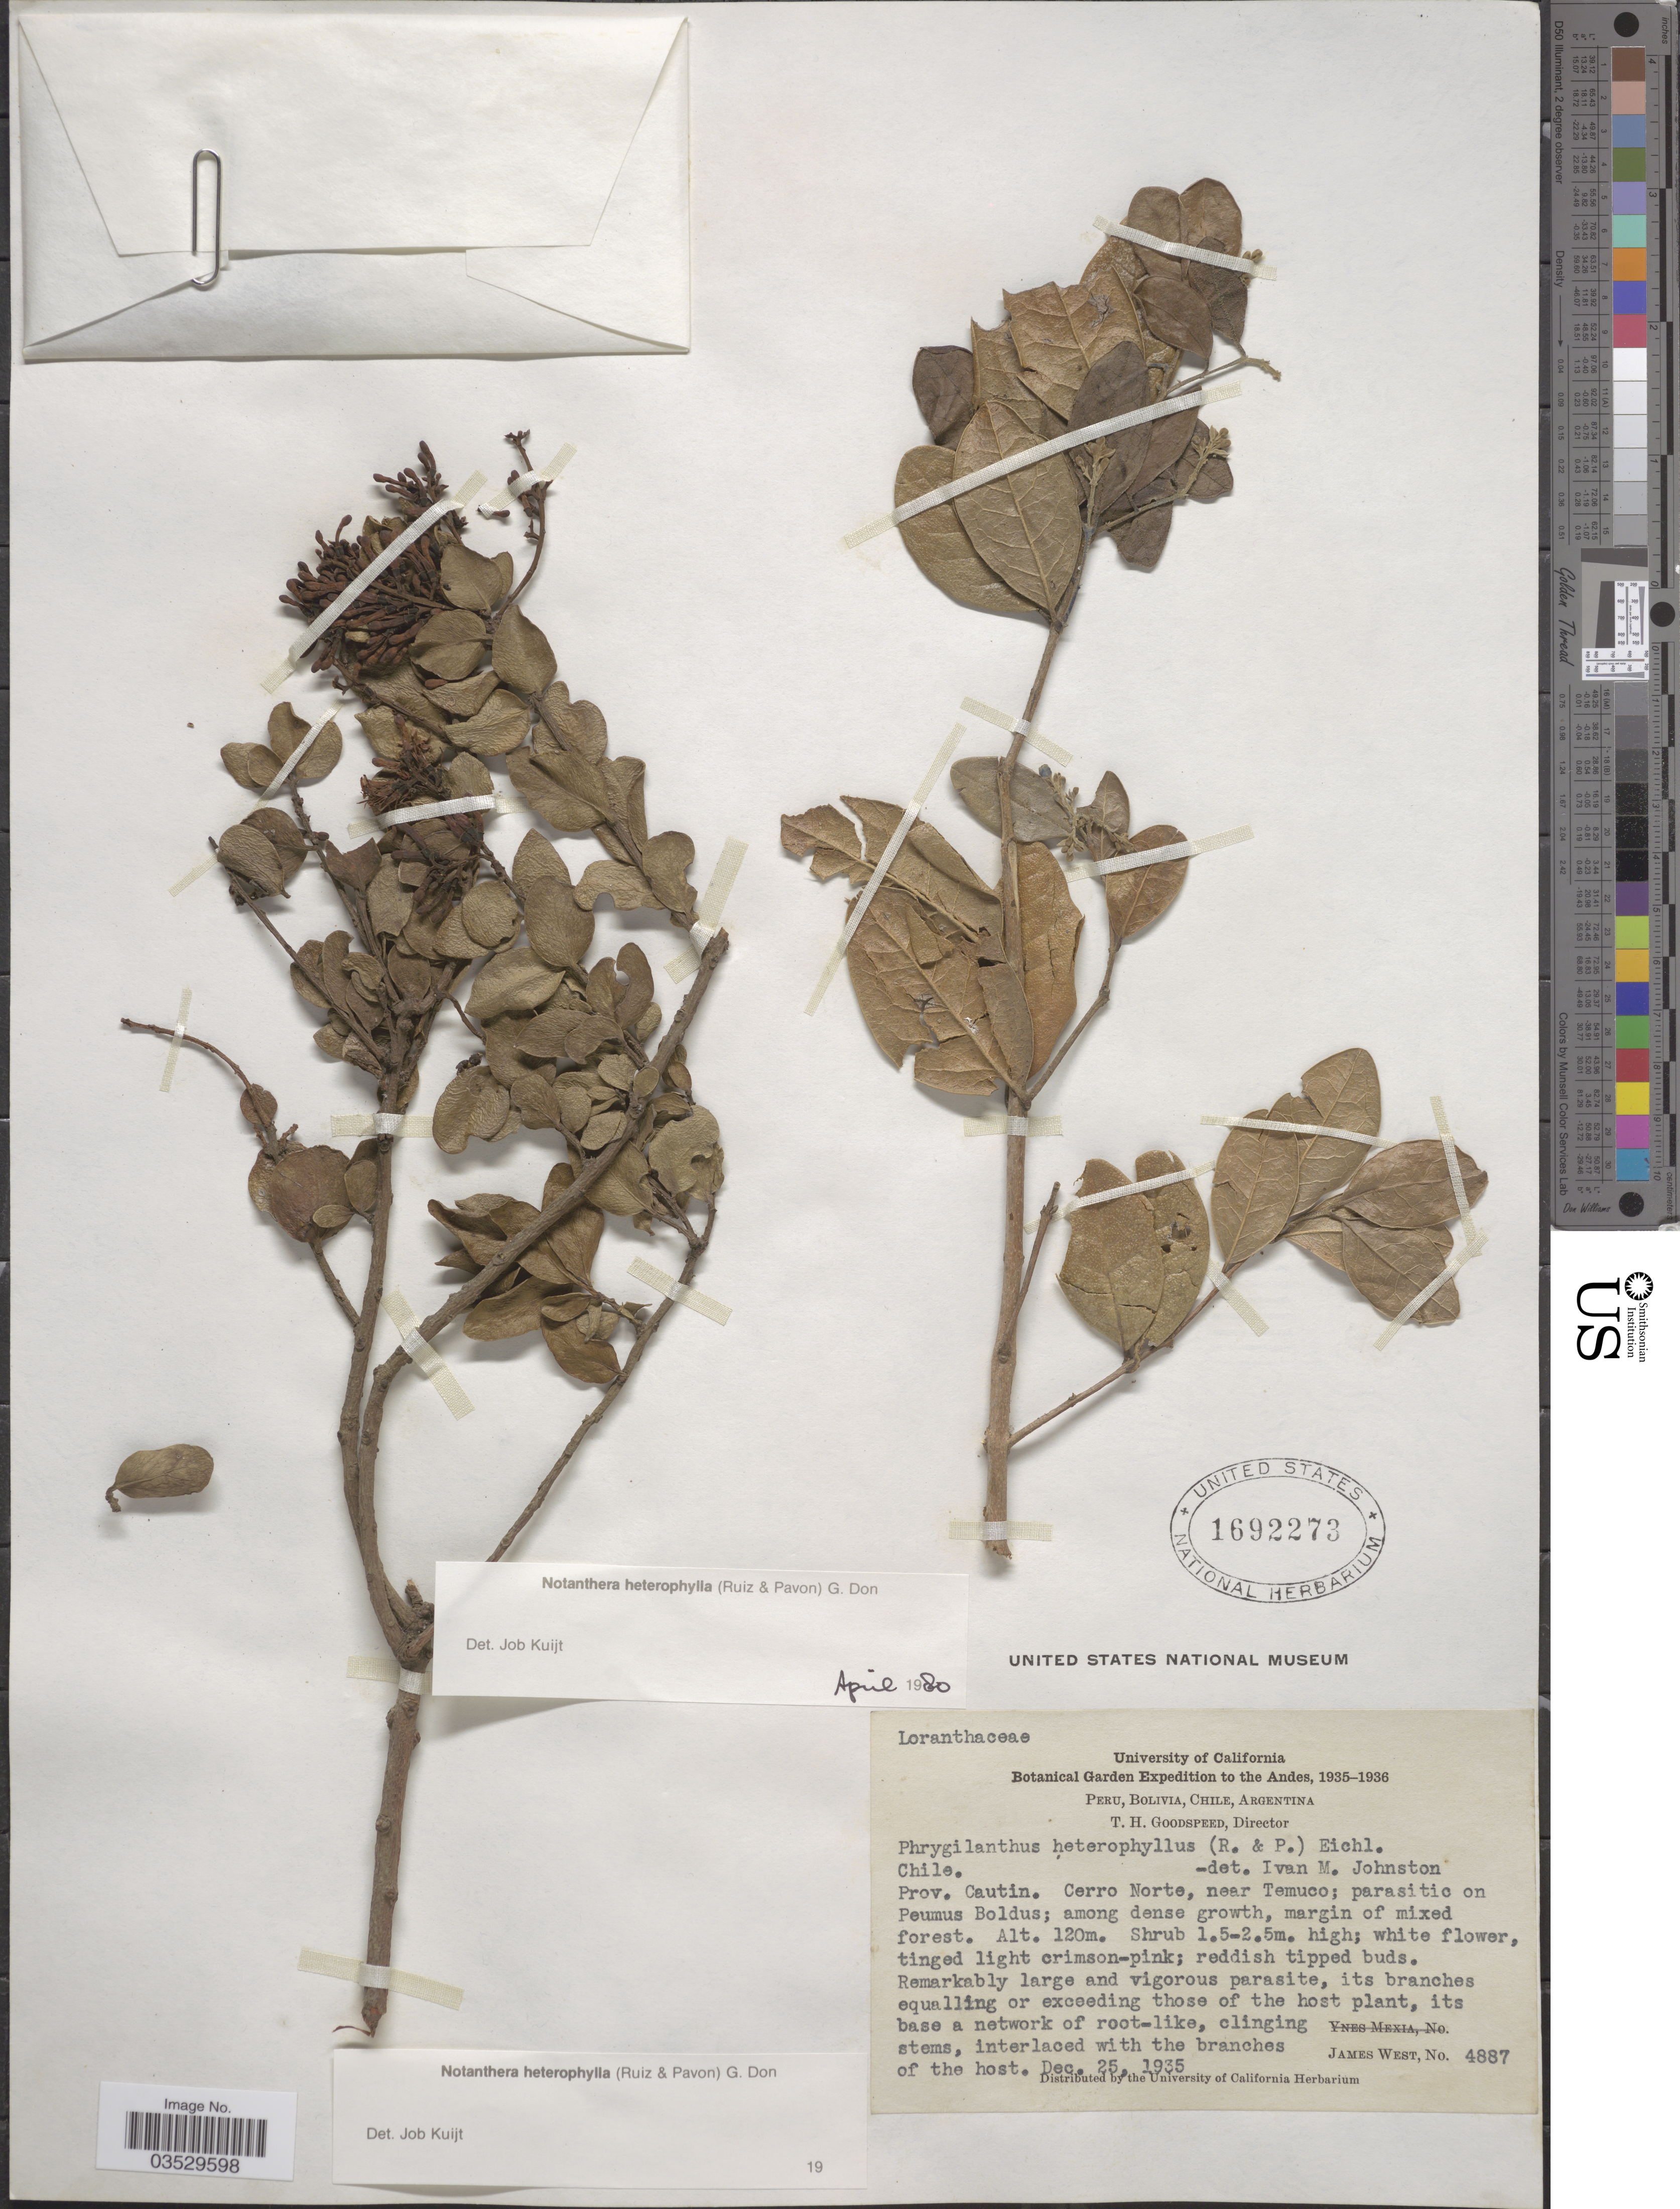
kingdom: Plantae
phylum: Tracheophyta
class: Magnoliopsida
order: Santalales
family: Loranthaceae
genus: Notanthera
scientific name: Notanthera heterophyllus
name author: G. Don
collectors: J. West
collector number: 4887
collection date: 1935-12-25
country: Chile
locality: Andes. Prov. Cautin. Cerro Norte, near Temuco.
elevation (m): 120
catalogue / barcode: US 1692273